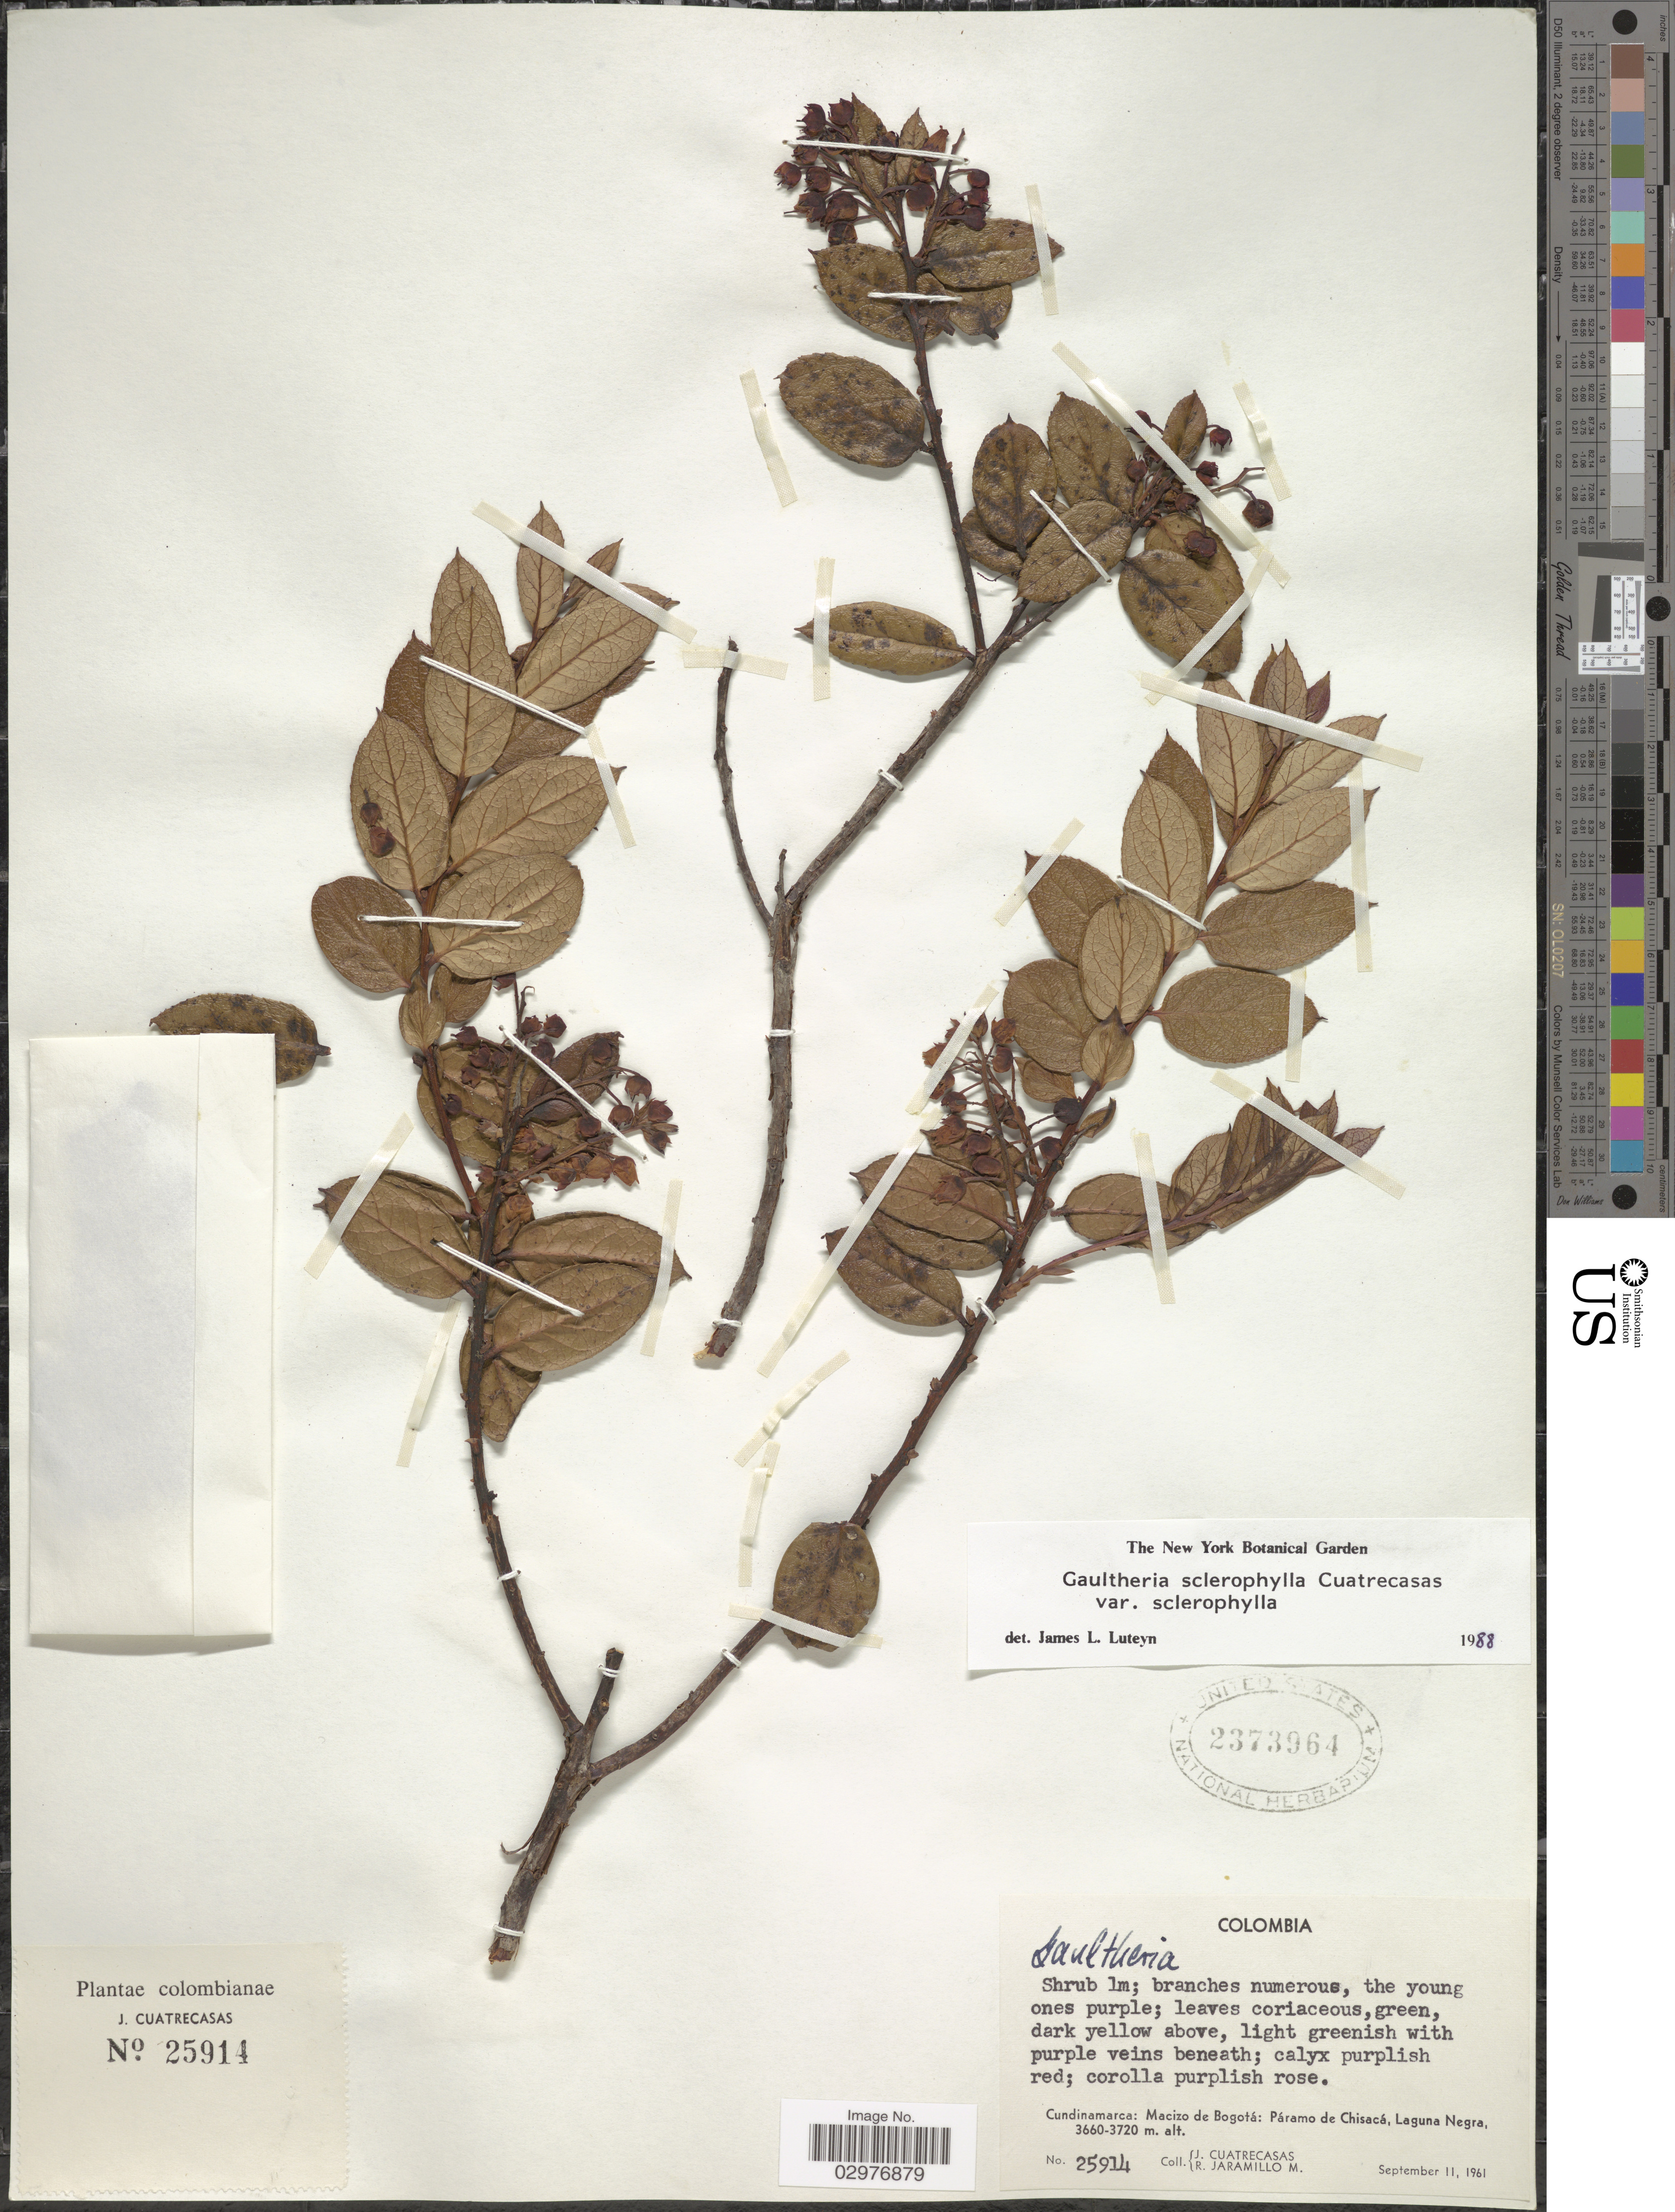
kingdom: Plantae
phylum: Tracheophyta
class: Magnoliopsida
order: Ericales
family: Ericaceae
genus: Gaultheria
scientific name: Gaultheria sclerophylla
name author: Cuatrec.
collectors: J. Cuatrecasas & R. Jaramillo M.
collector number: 25914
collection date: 1961-09-11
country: Colombia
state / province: Cundinamarca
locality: Macizo de Bogotá: Páramo de Chisacá, Laguna Negra.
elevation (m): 3660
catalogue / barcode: US 2373964